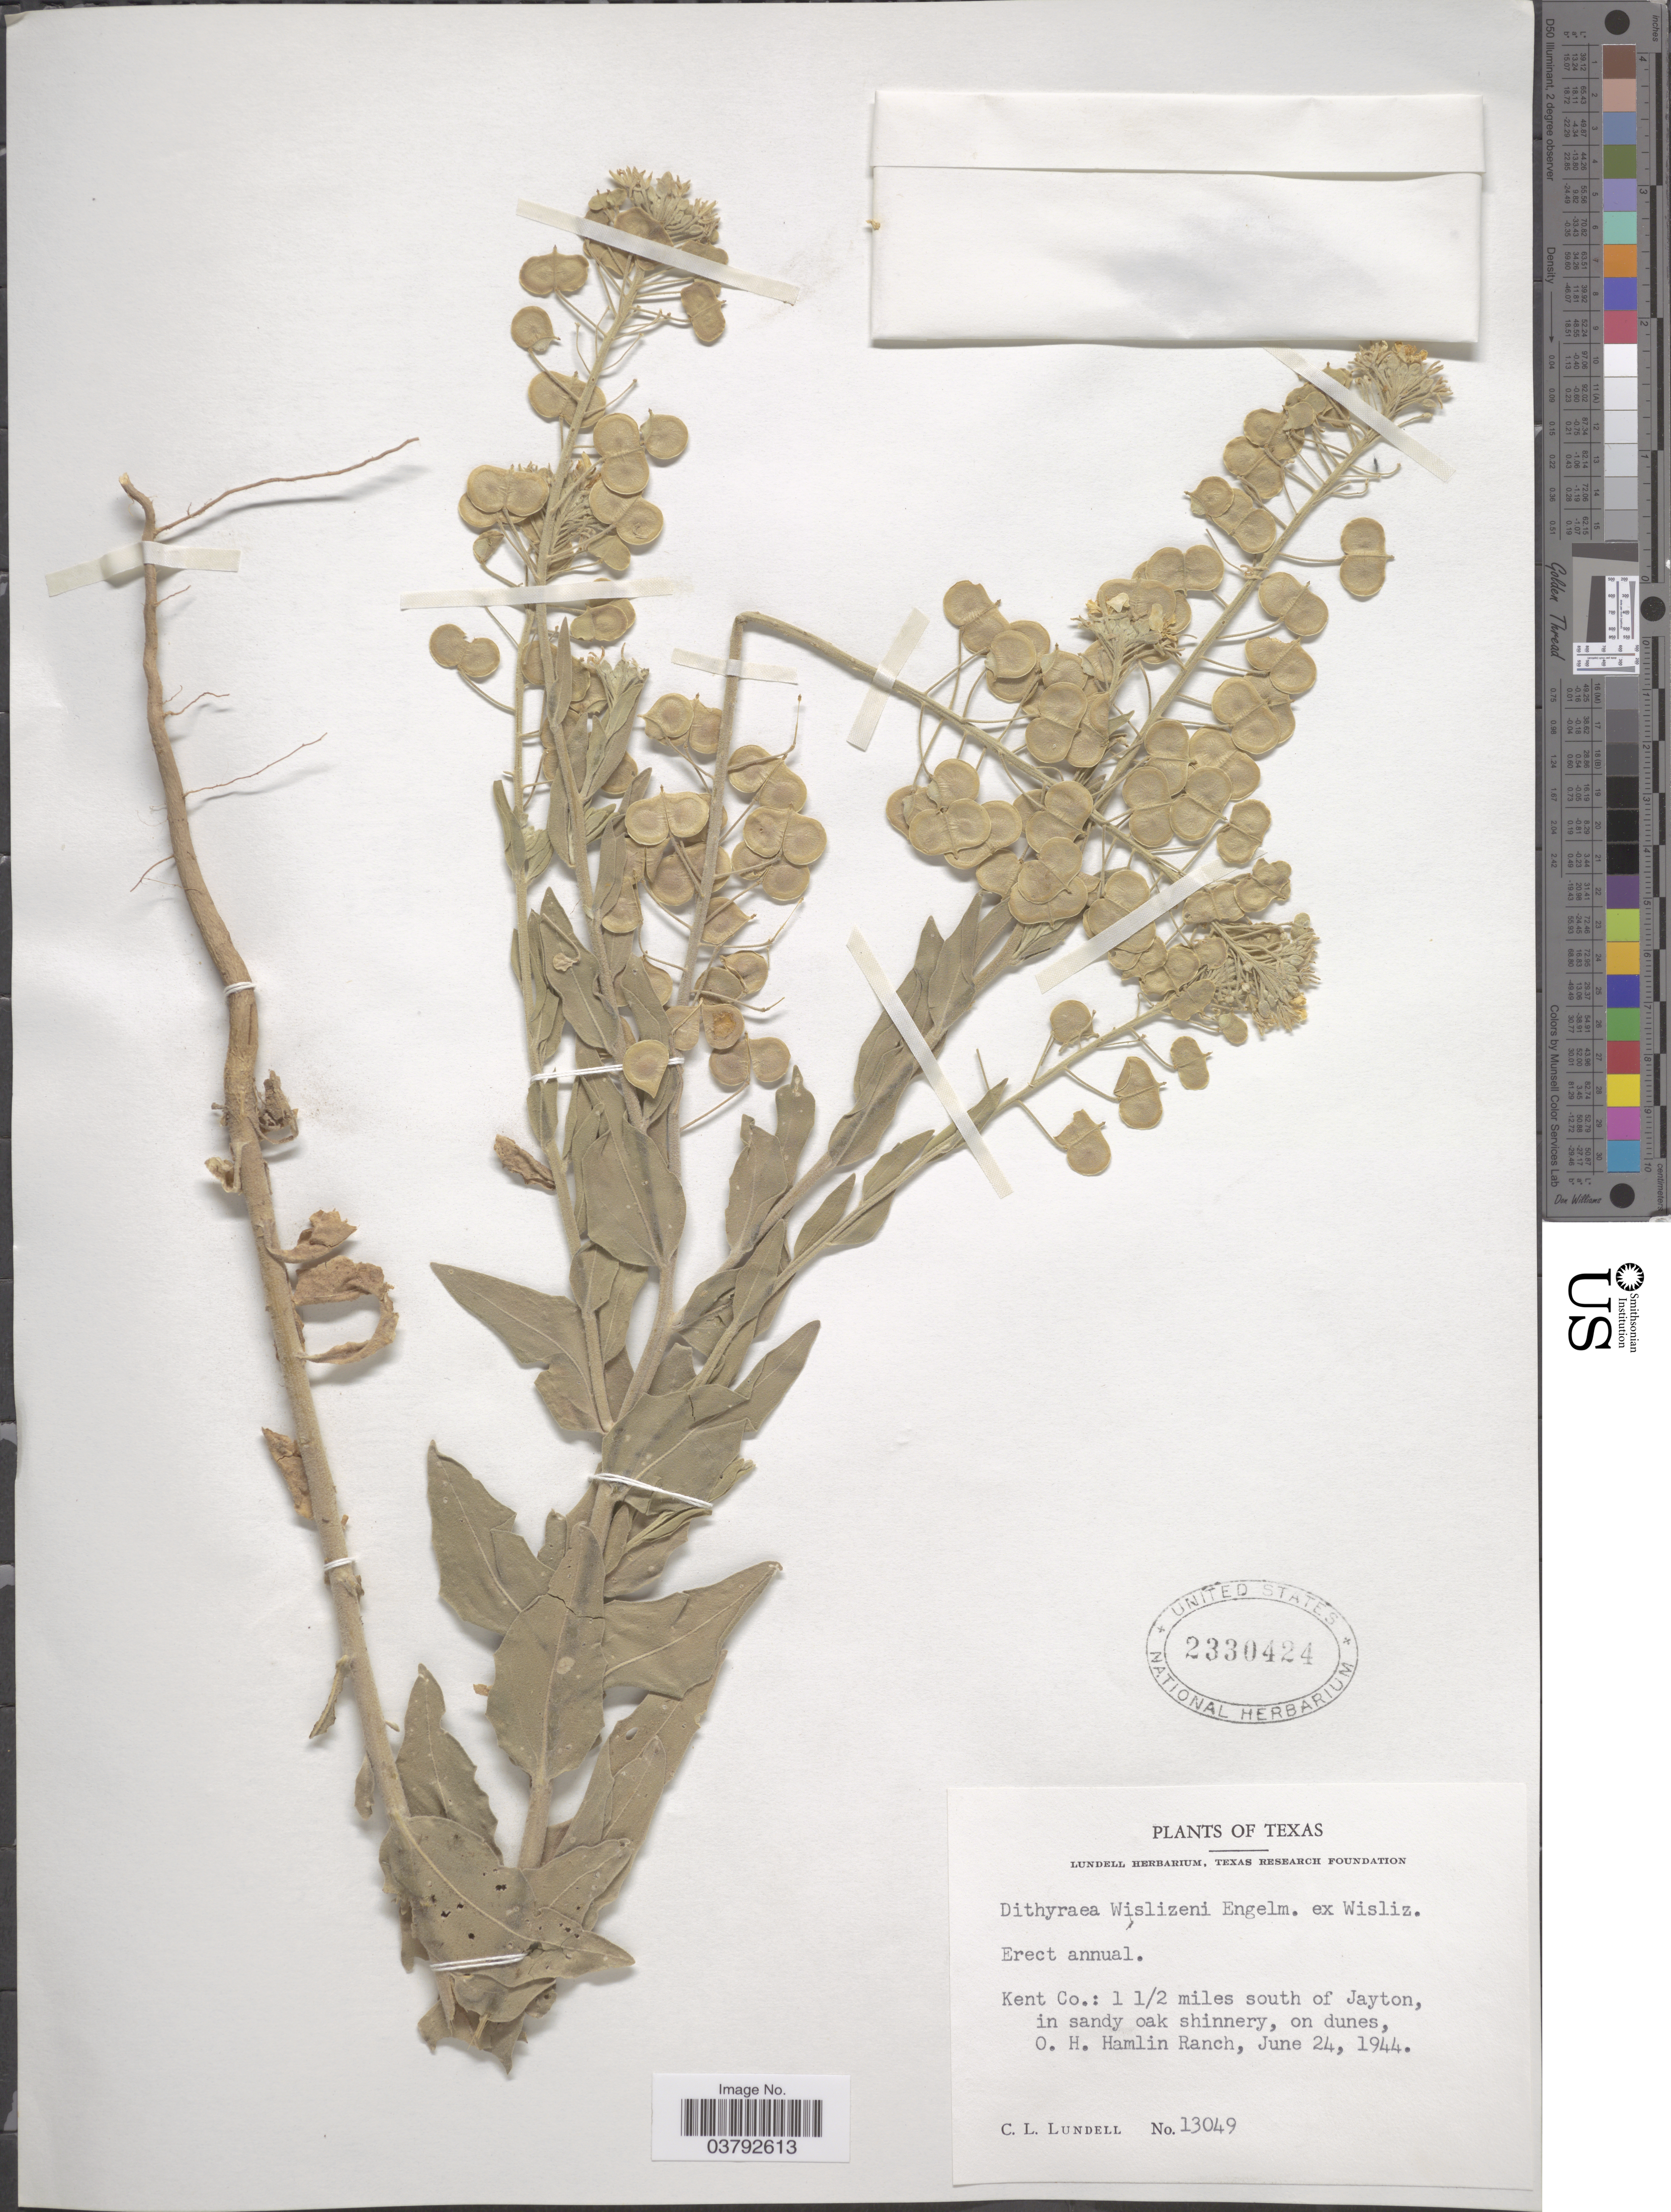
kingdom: Plantae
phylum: Tracheophyta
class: Magnoliopsida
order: Brassicales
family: Brassicaceae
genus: Dithyrea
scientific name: Dithyrea wislizeni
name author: Engelm.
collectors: C. L. Lundell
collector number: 13049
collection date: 1944-06-24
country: United States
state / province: Texas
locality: Kent Co.: 1½ miles south of Jayton, O. H. Hamlin Ranch.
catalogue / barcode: US 2330424